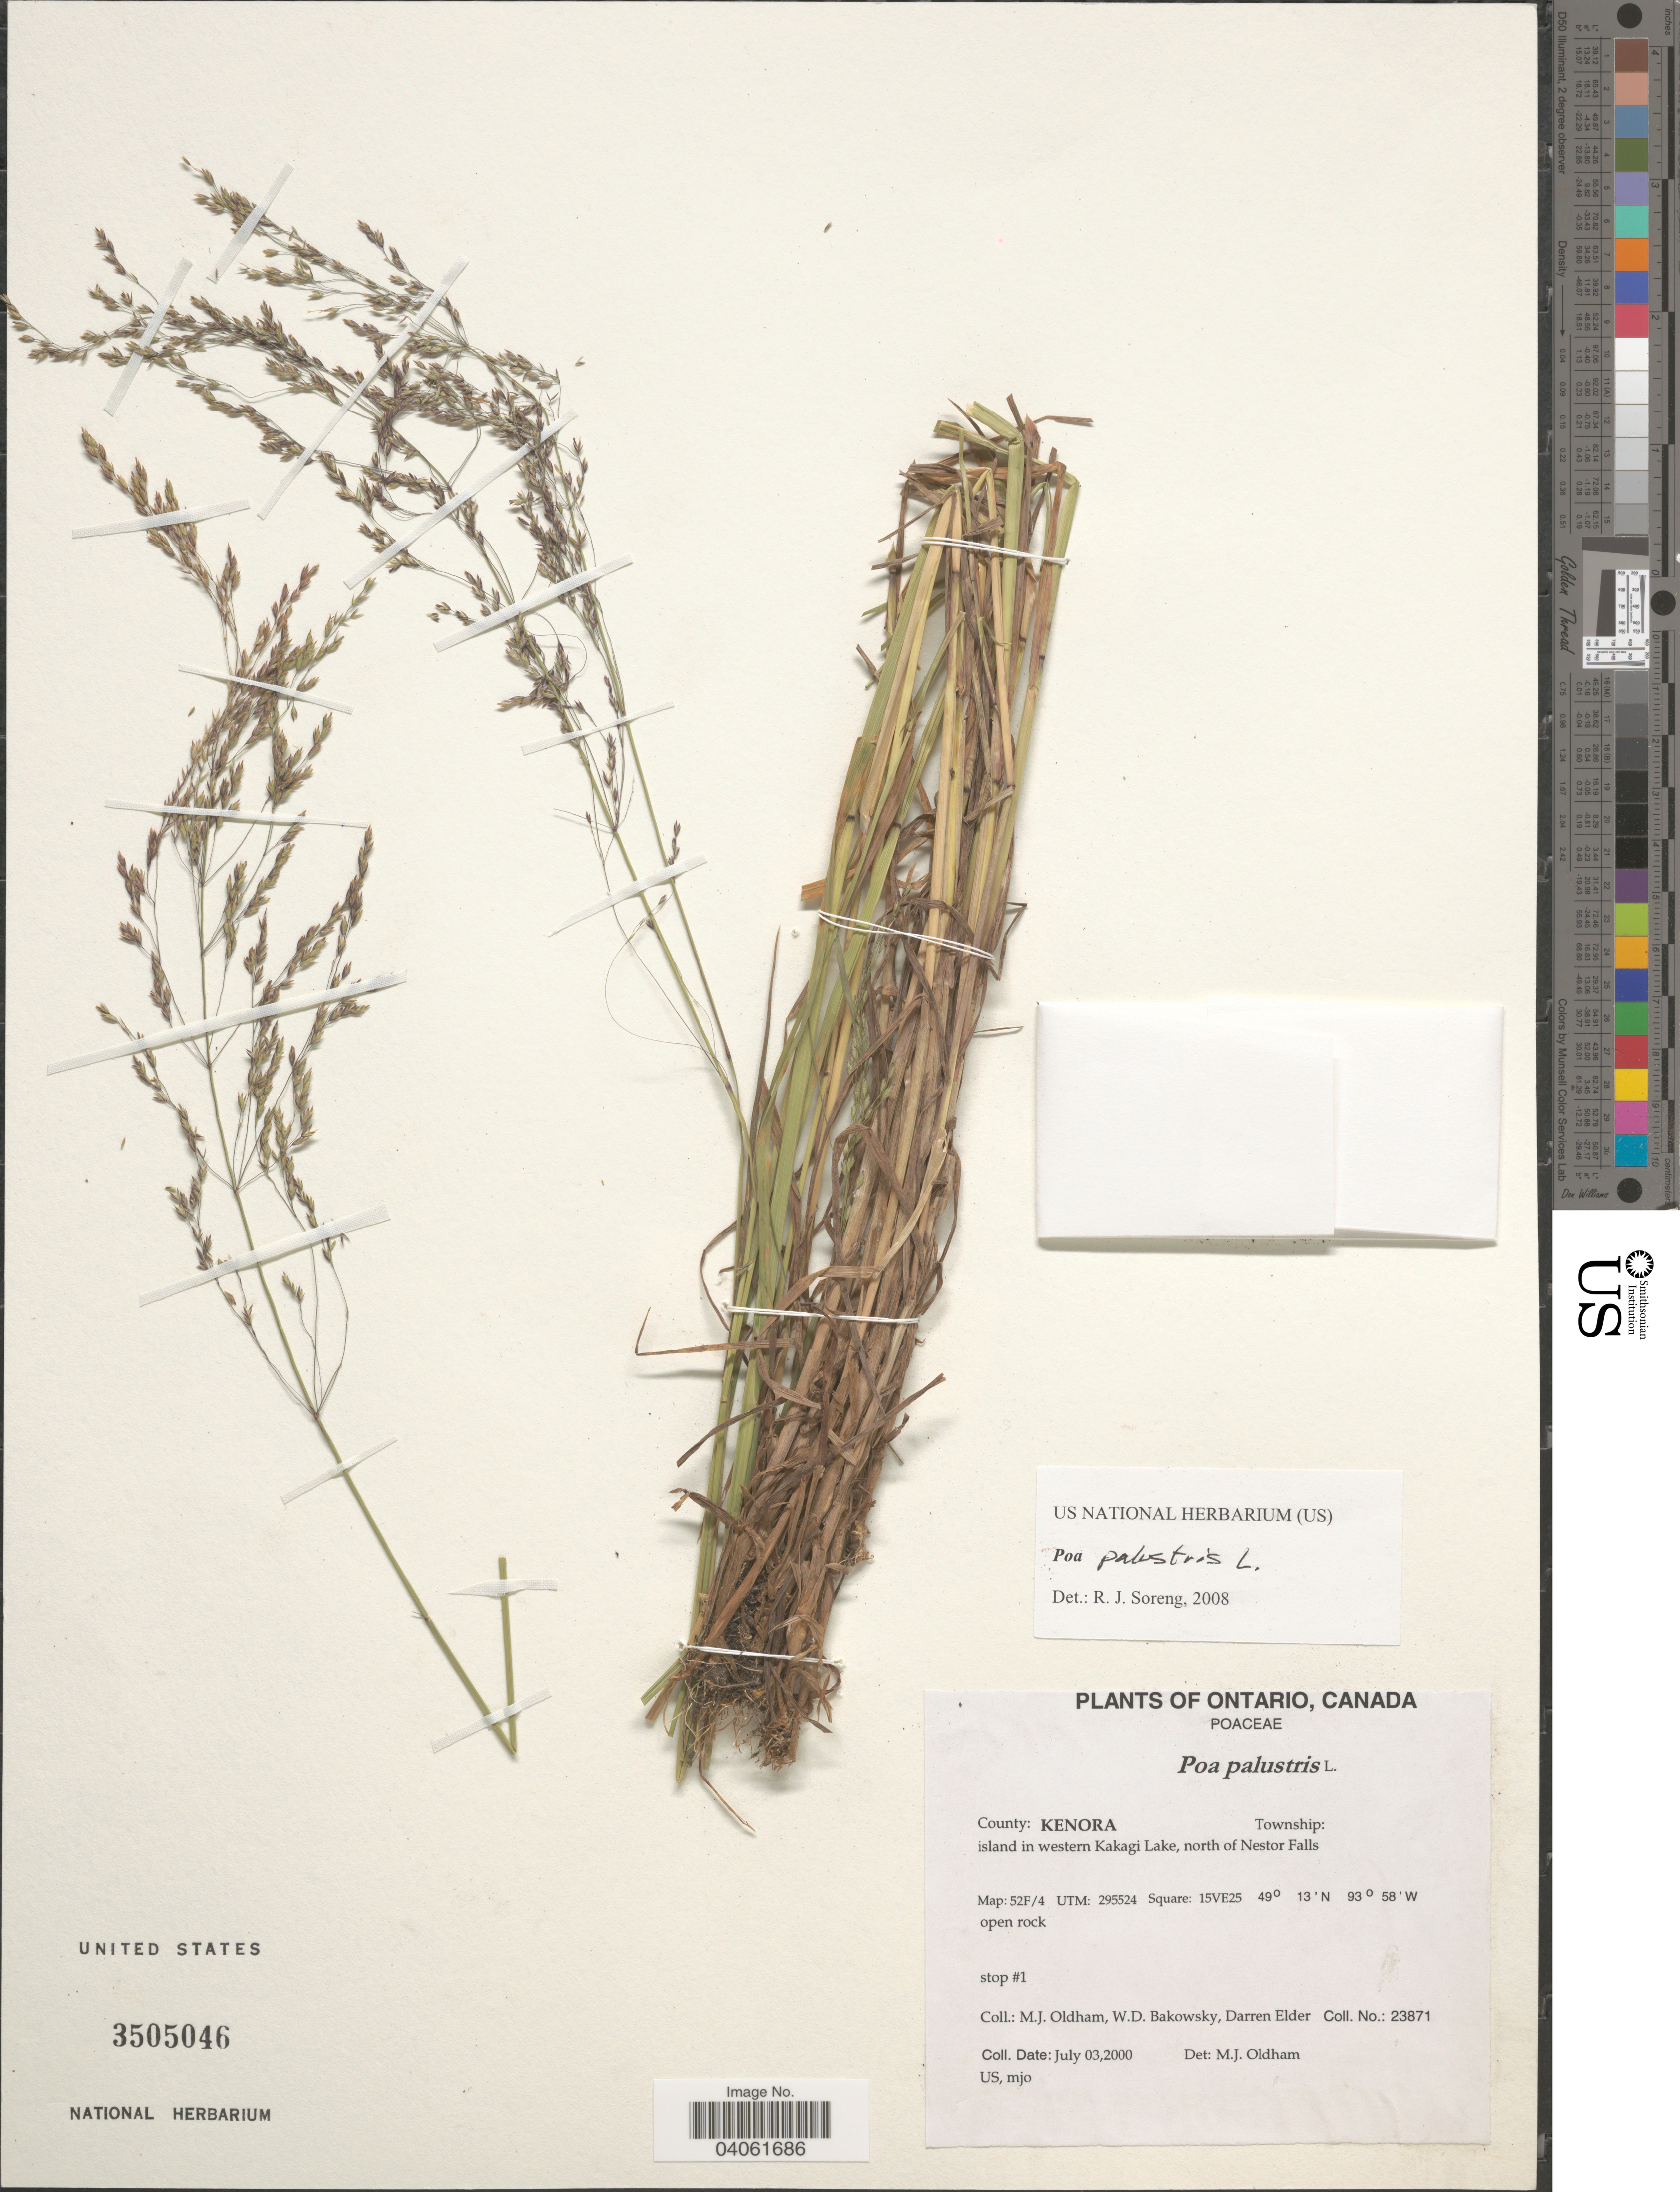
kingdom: Plantae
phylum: Tracheophyta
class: Liliopsida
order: Poales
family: Poaceae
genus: Poa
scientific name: Poa palustris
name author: L.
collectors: M. Oldham, W. Bakowsky & D. Elder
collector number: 23871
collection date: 2000-07-03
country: Canada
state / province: Ontario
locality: County: Kenora. Township: island in western Kakagi Lake, north of Nestor Falls. Map: 52F/4 UTM: 295524 Square: 15VE25. Stop #1.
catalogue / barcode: US 3505046